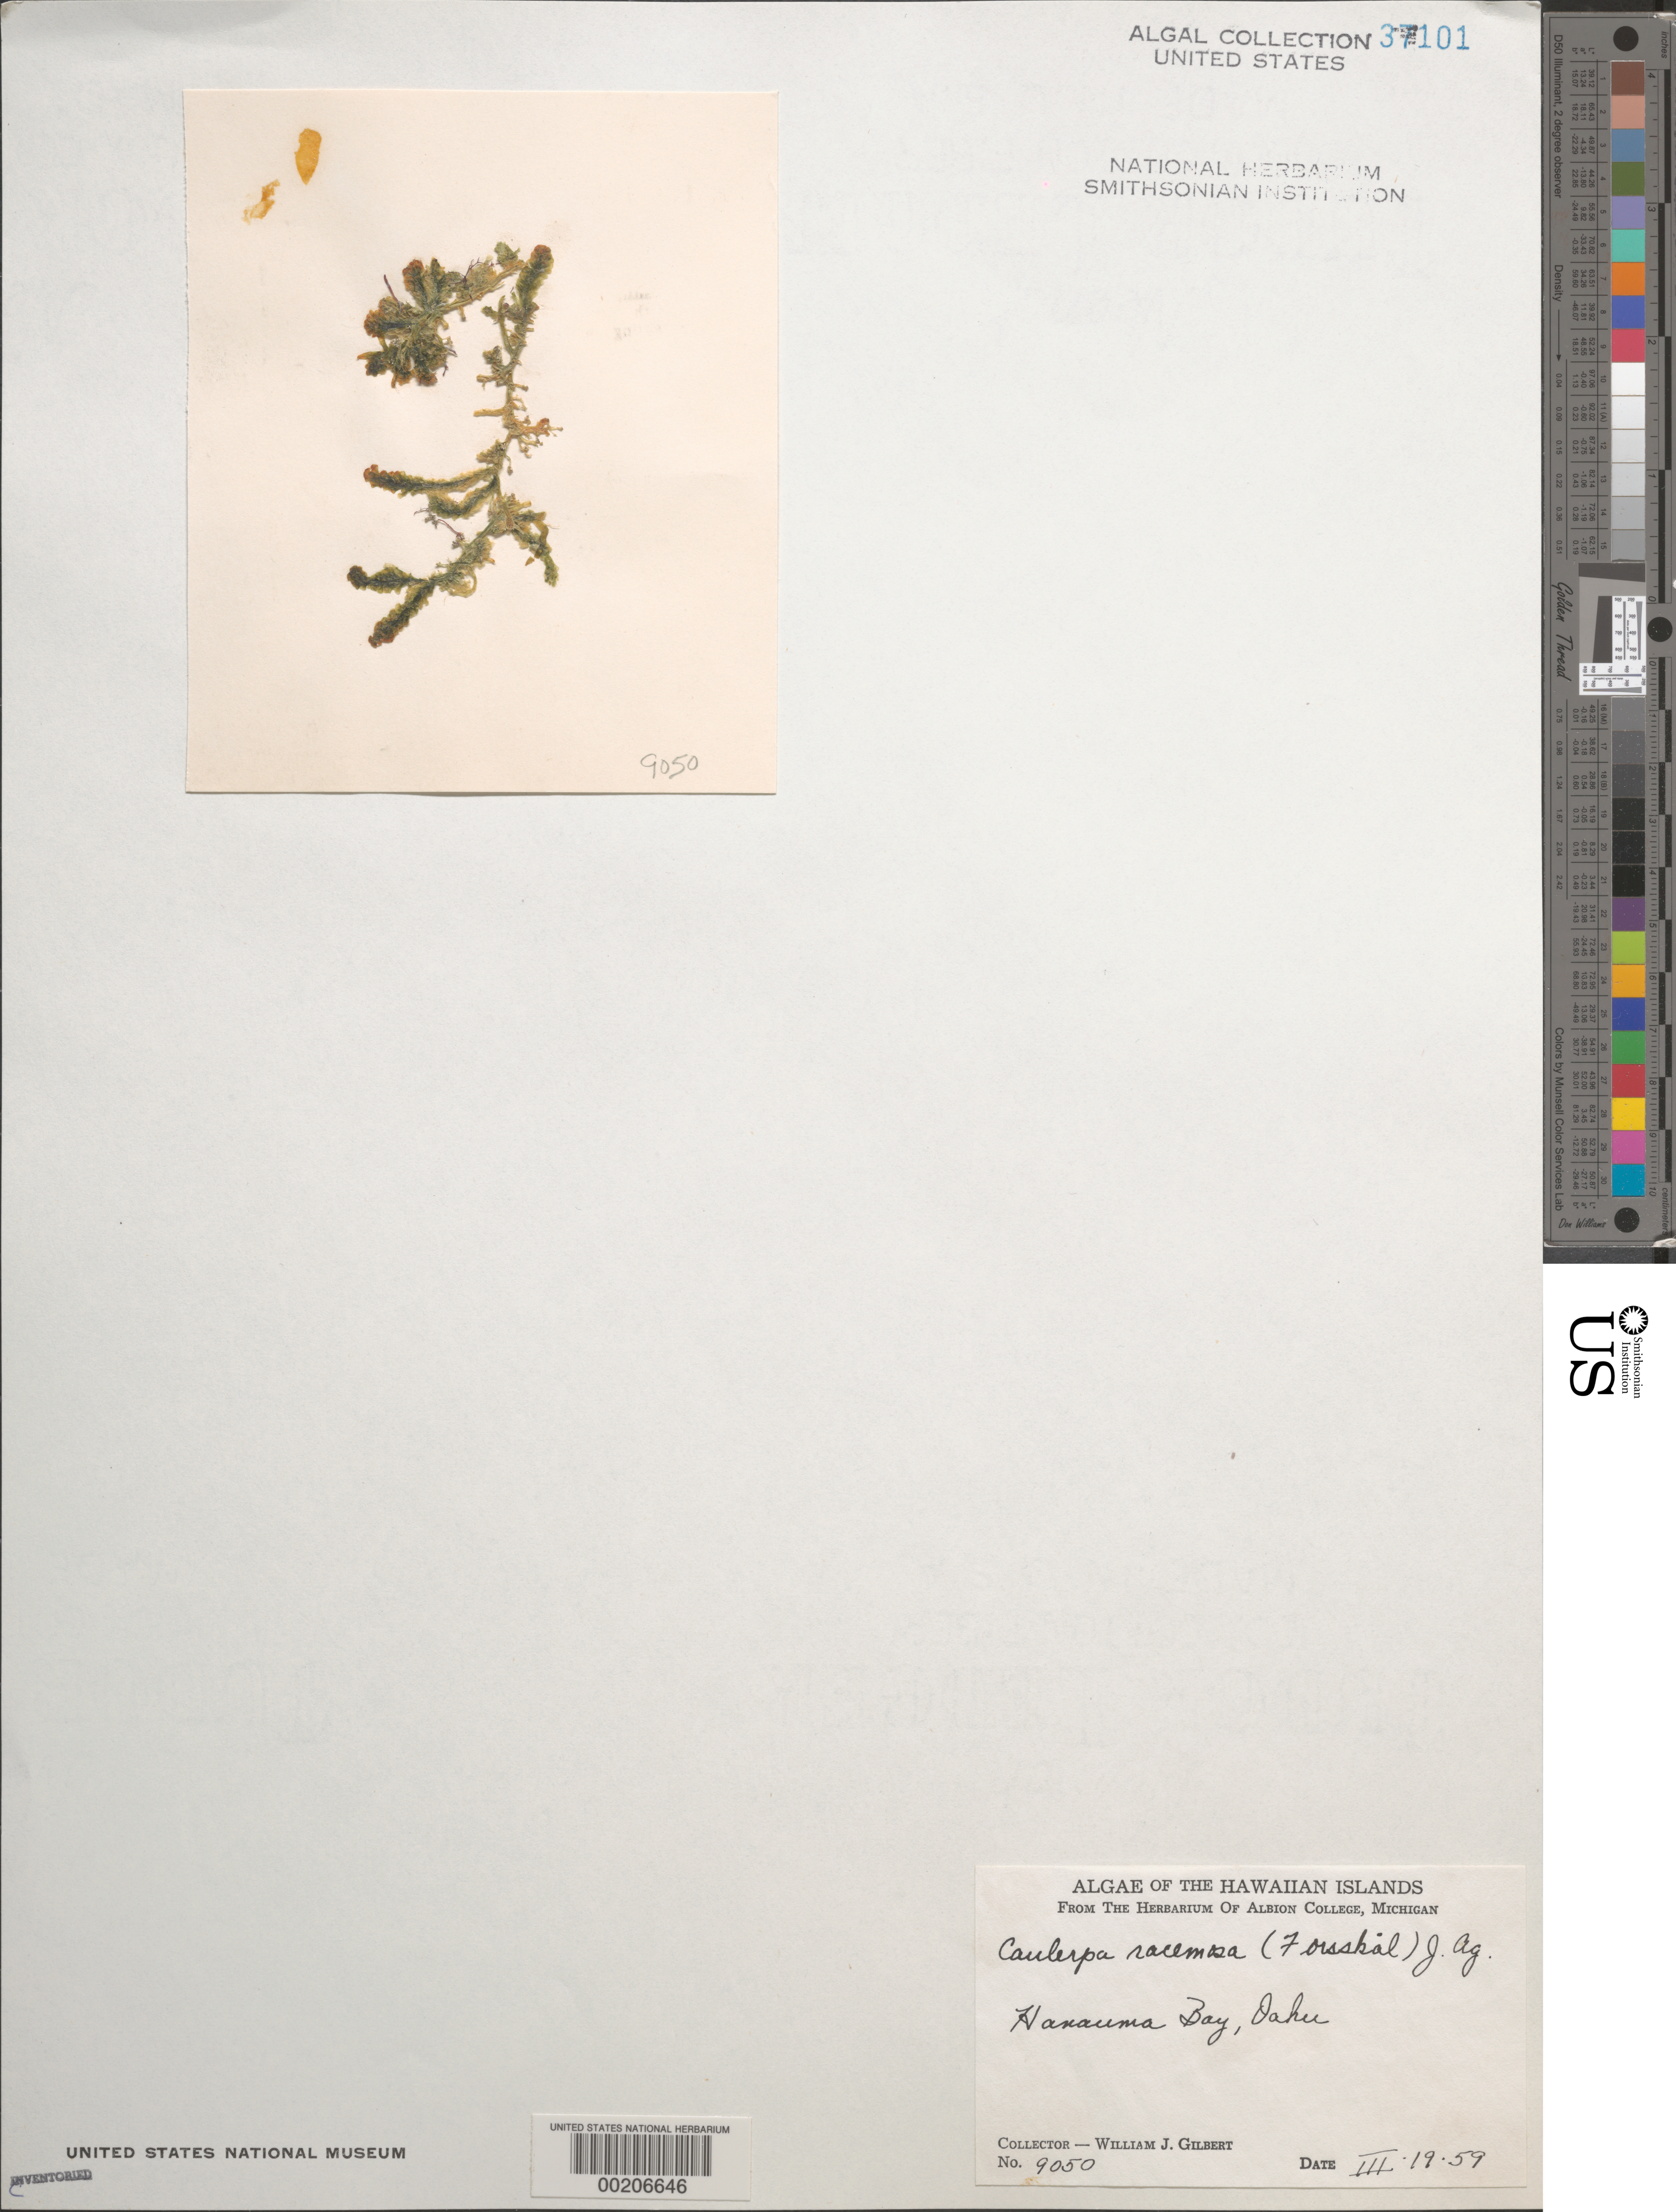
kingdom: Plantae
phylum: Chlorophyta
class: Ulvophyceae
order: Bryopsidales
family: Caulerpaceae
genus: Caulerpa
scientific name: Caulerpa racemosa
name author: (Forssk.) J. Agardh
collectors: W. J. Gilbert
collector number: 9050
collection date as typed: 19 Mar 1959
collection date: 1959-03-19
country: United States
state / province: Hawaii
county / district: Honolulu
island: Oahu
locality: Hanauma Bay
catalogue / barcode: US 37101